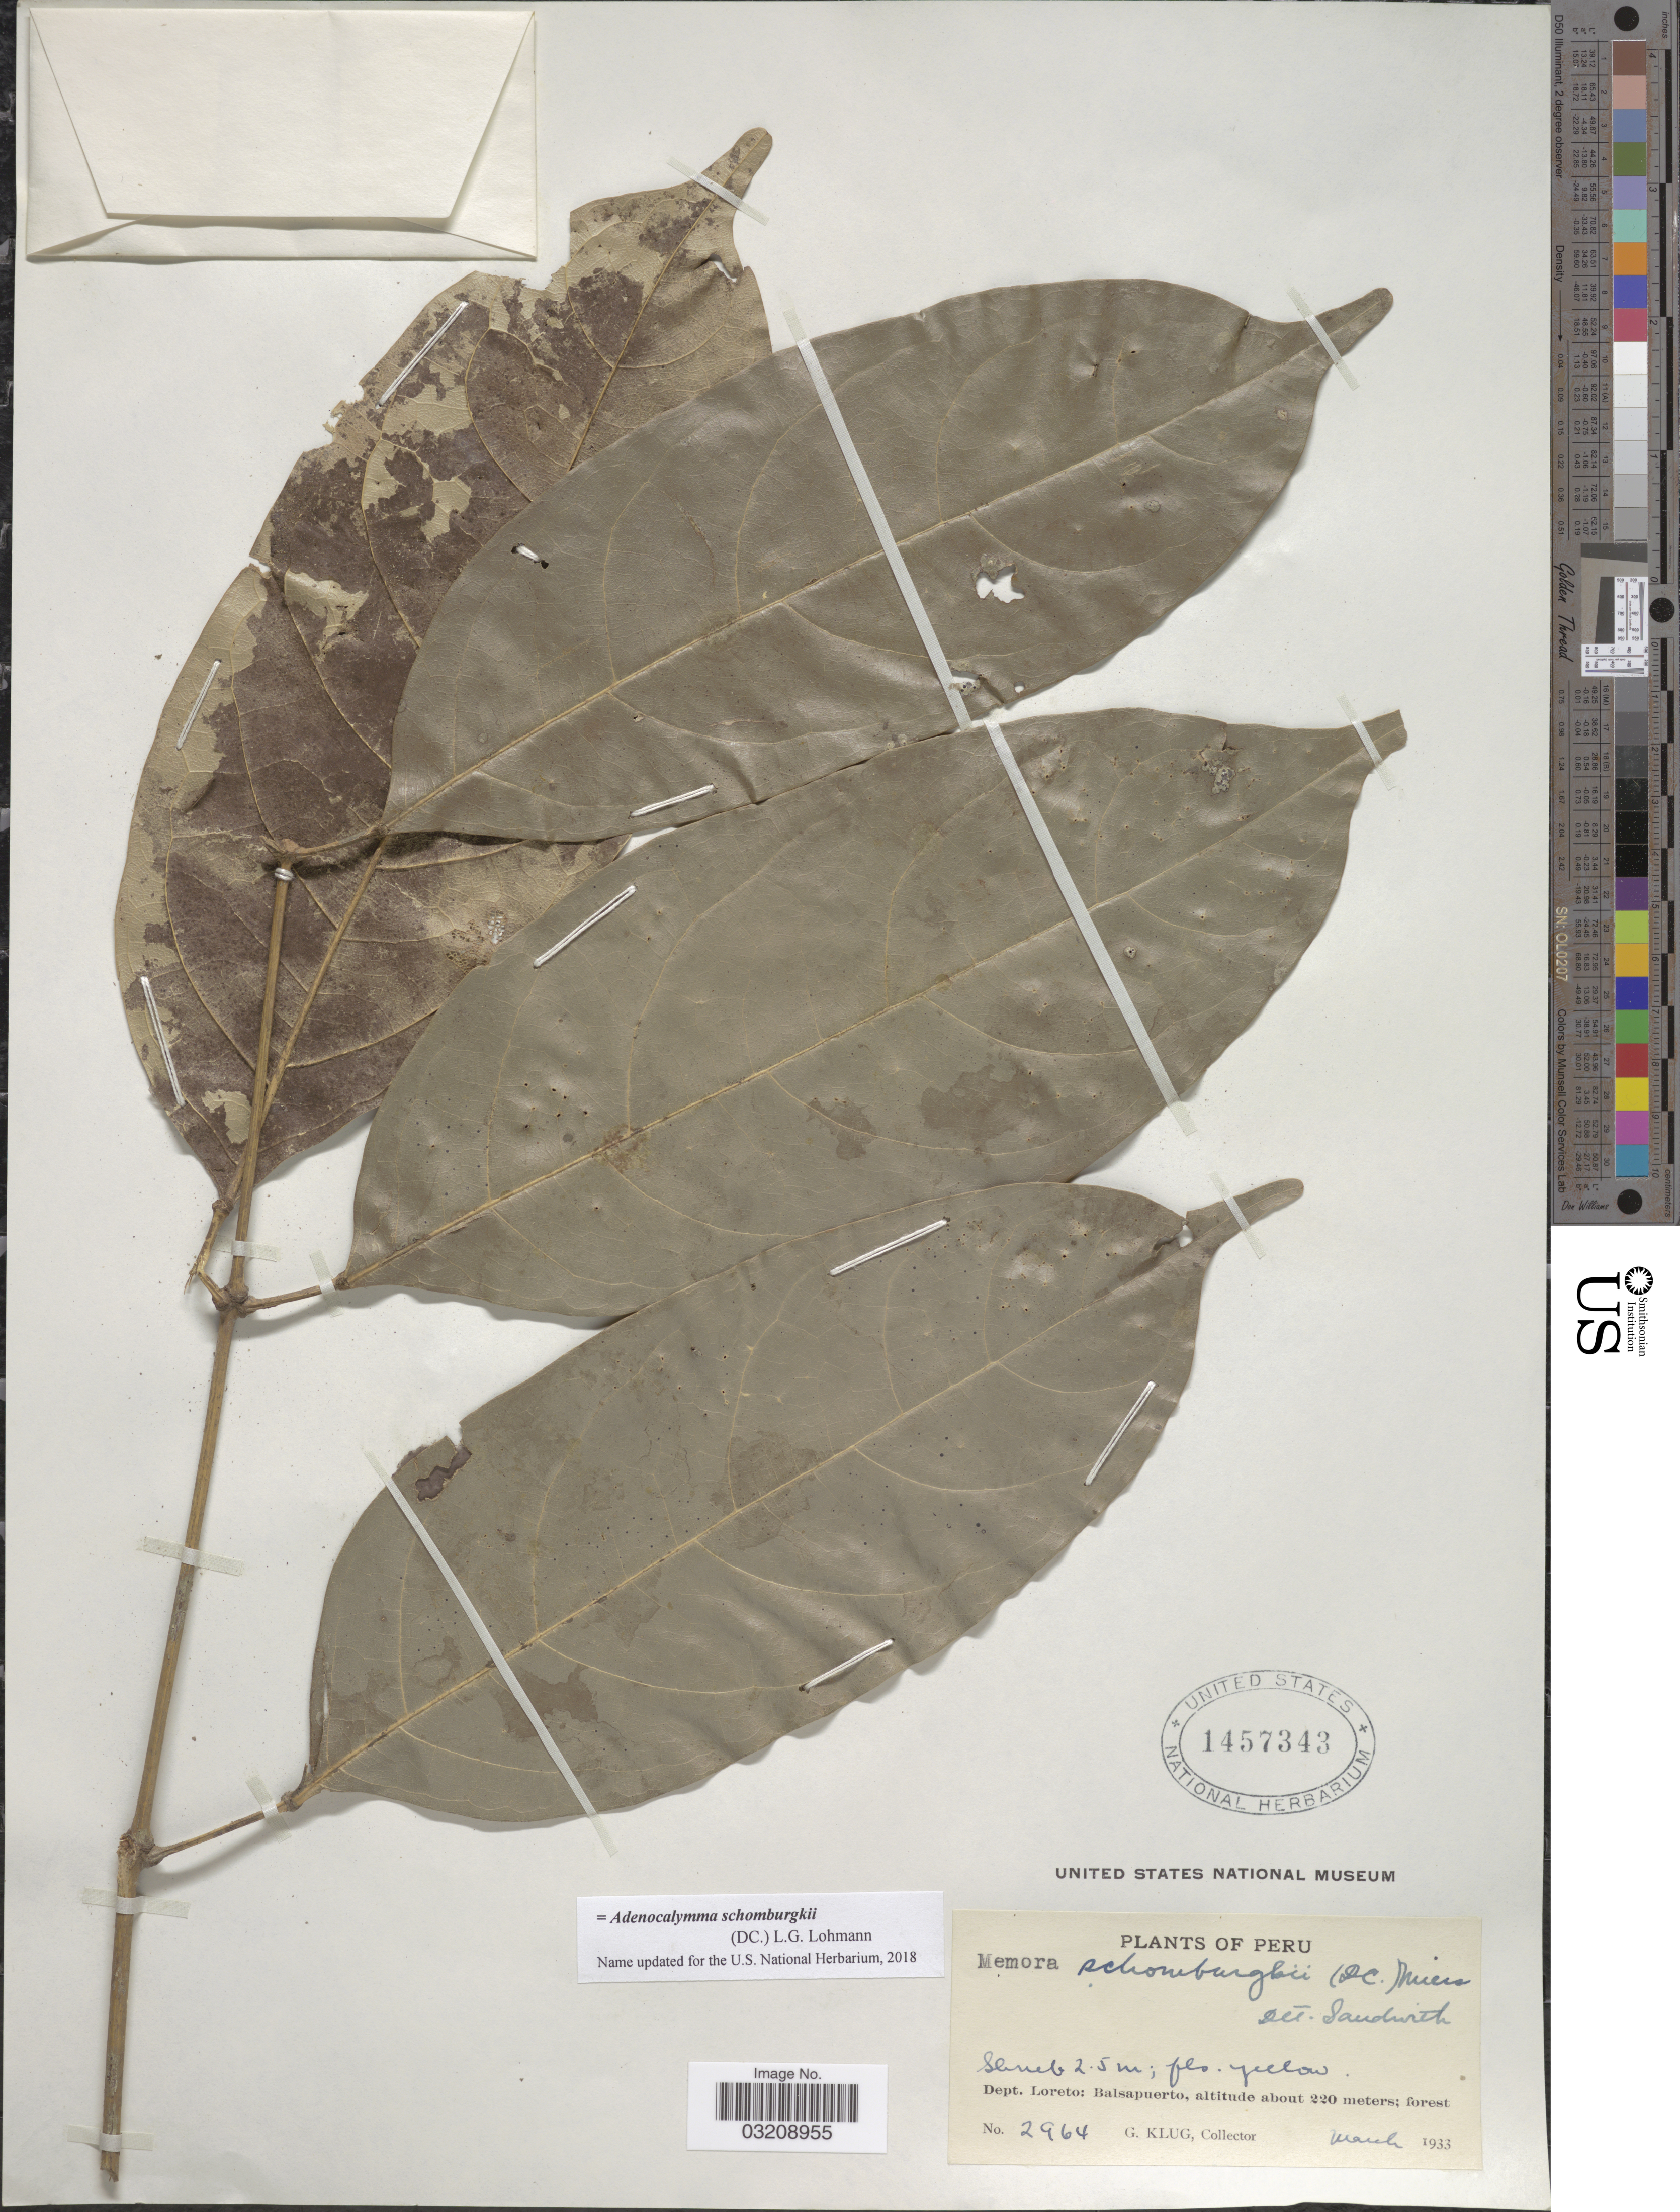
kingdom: Plantae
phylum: Tracheophyta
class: Magnoliopsida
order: Lamiales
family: Bignoniaceae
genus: Adenocalymma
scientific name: Adenocalymma schomburgkii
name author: (DC.) L.G. Lohmann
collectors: G. Klug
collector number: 2964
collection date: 1933-03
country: Peru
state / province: Loreto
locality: Dept. Loreto: Balsapuerto.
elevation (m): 220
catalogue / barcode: US 1457343